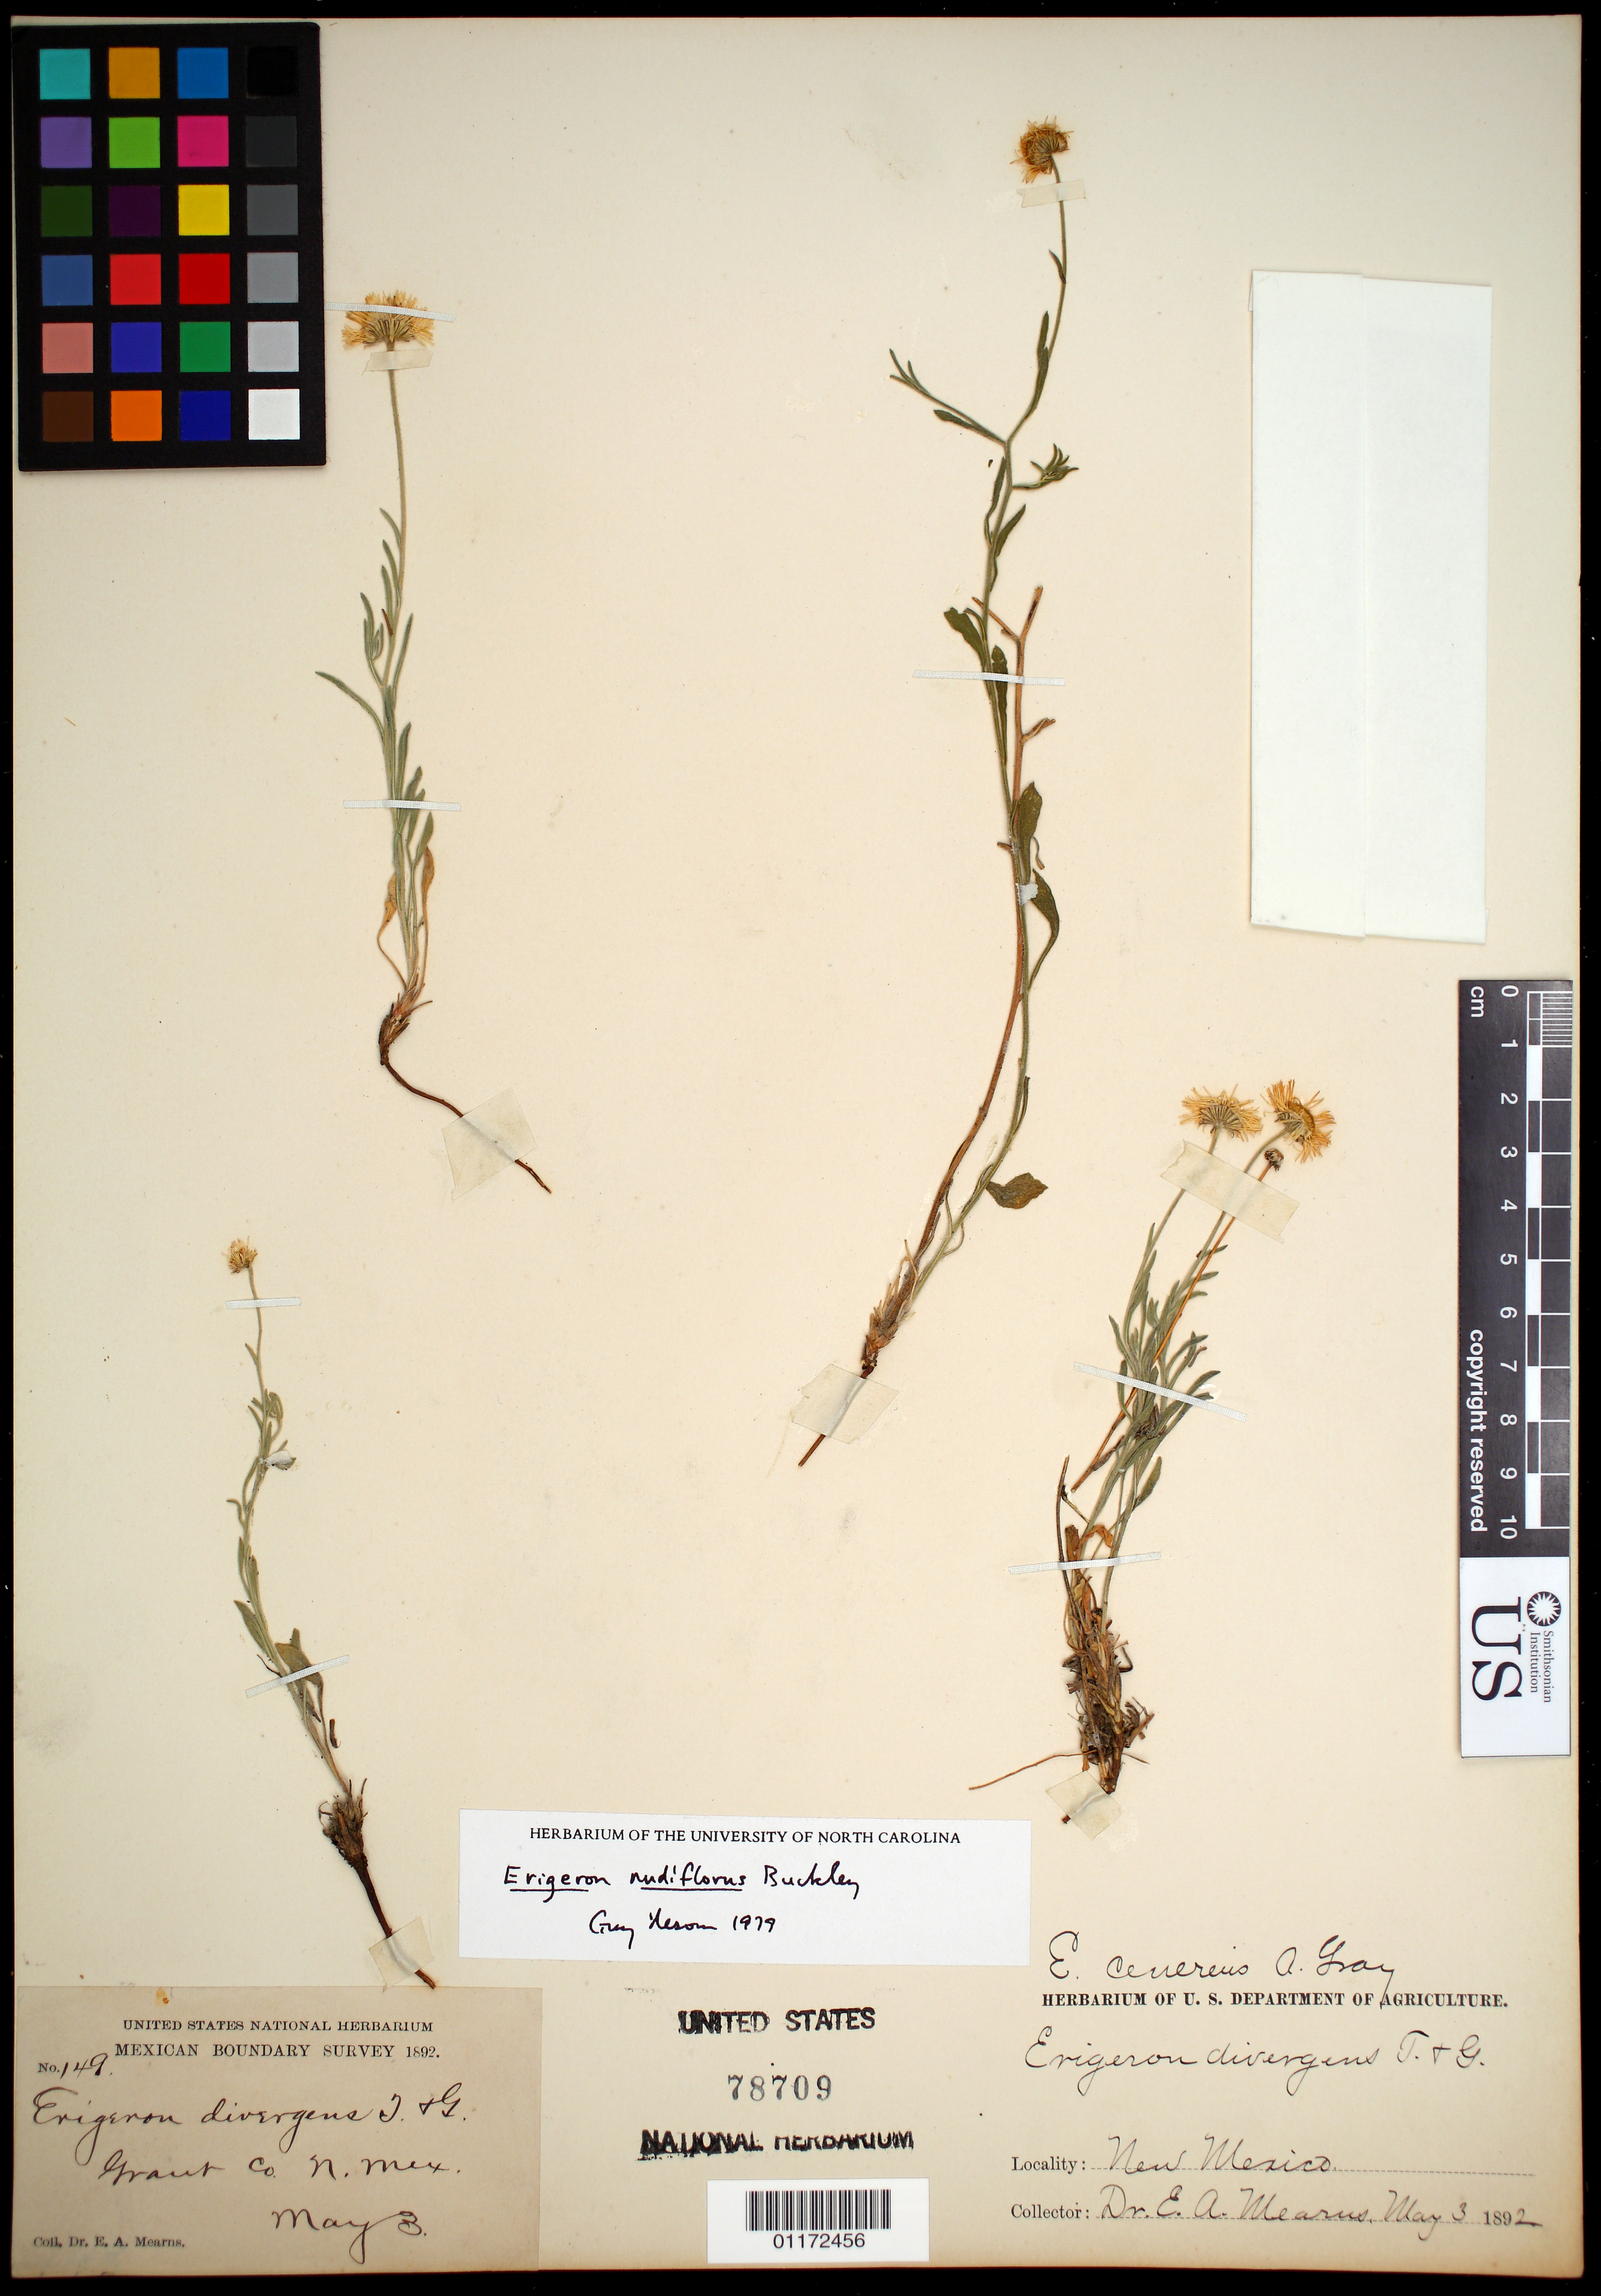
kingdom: Plantae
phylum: Tracheophyta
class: Magnoliopsida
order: Asterales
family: Asteraceae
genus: Erigeron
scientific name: Erigeron nudiflorus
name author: Buckley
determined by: Nesom, Guy L.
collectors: E. A. Mearns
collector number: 149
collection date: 1892-05-03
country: United States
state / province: New Mexico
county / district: Grant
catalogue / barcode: US 78709